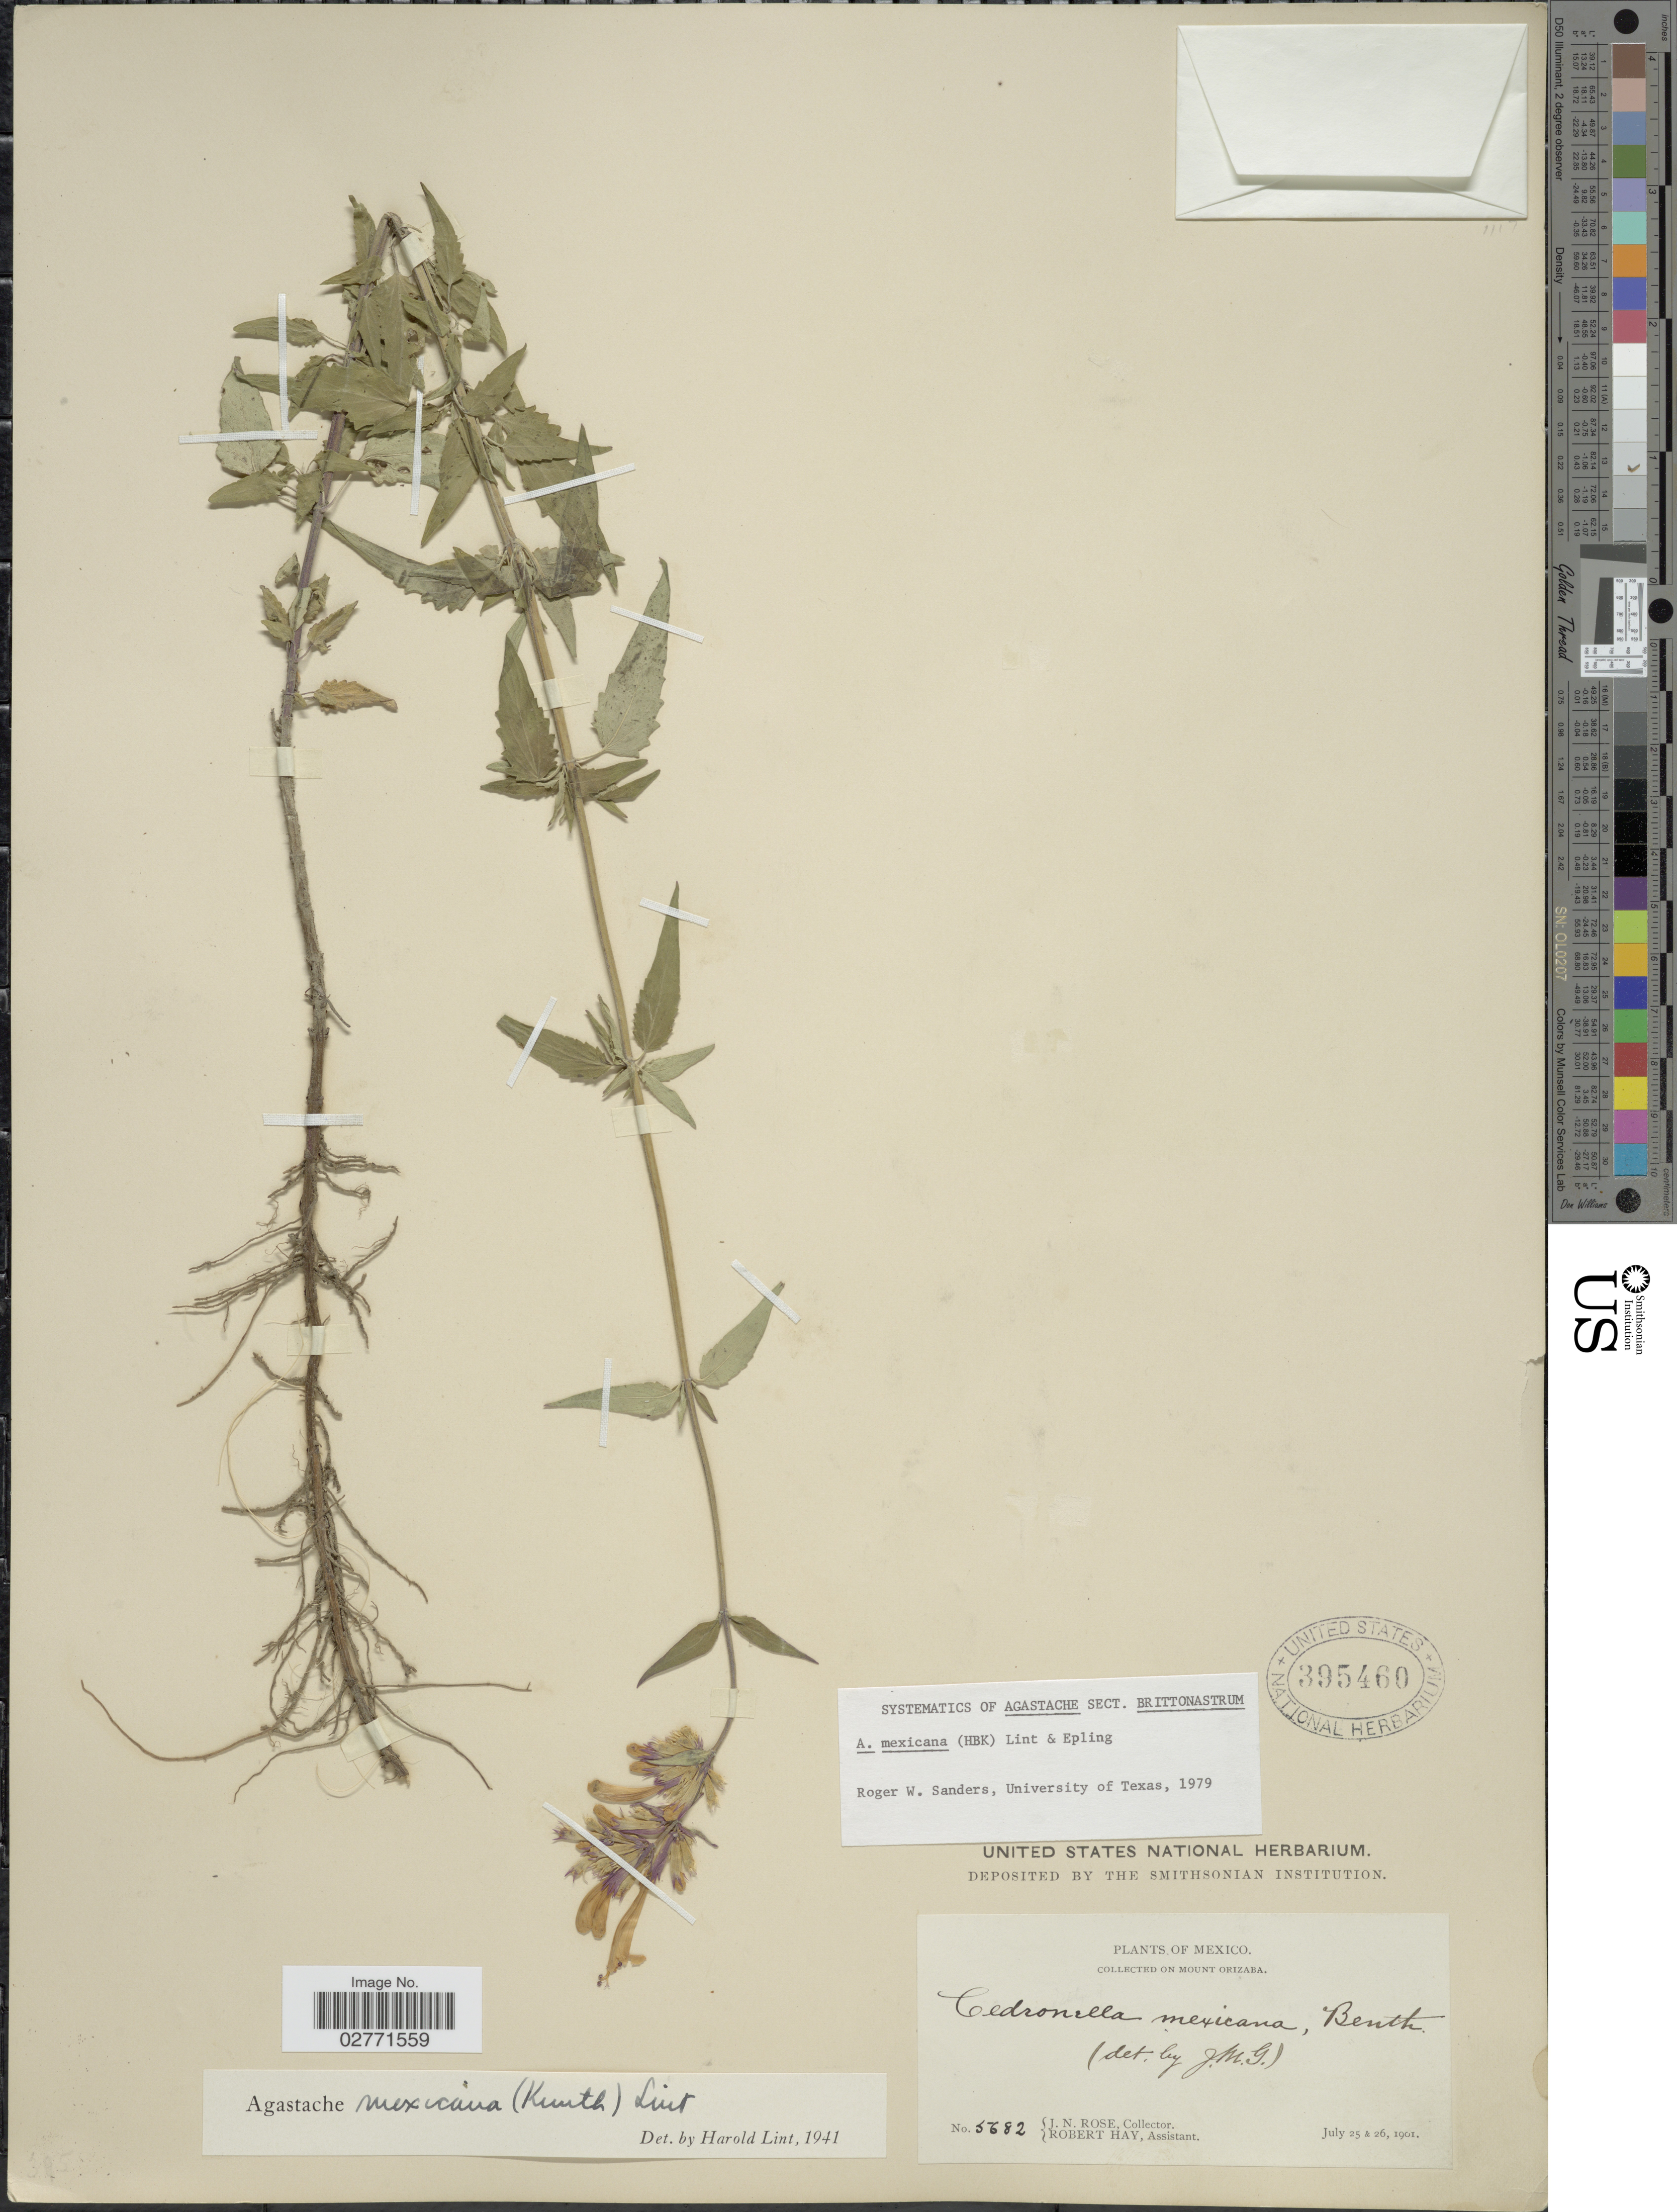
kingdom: Plantae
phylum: Tracheophyta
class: Magnoliopsida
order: Lamiales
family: Lamiaceae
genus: Agastache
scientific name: Agastache mexicana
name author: (Kunth) Lint & Epling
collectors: J. N. Rose & R. H. Hay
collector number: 5682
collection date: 1901-07-25/1901-07-26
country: Mexico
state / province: Veracruz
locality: Mount Orizaba.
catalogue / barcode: US 395460